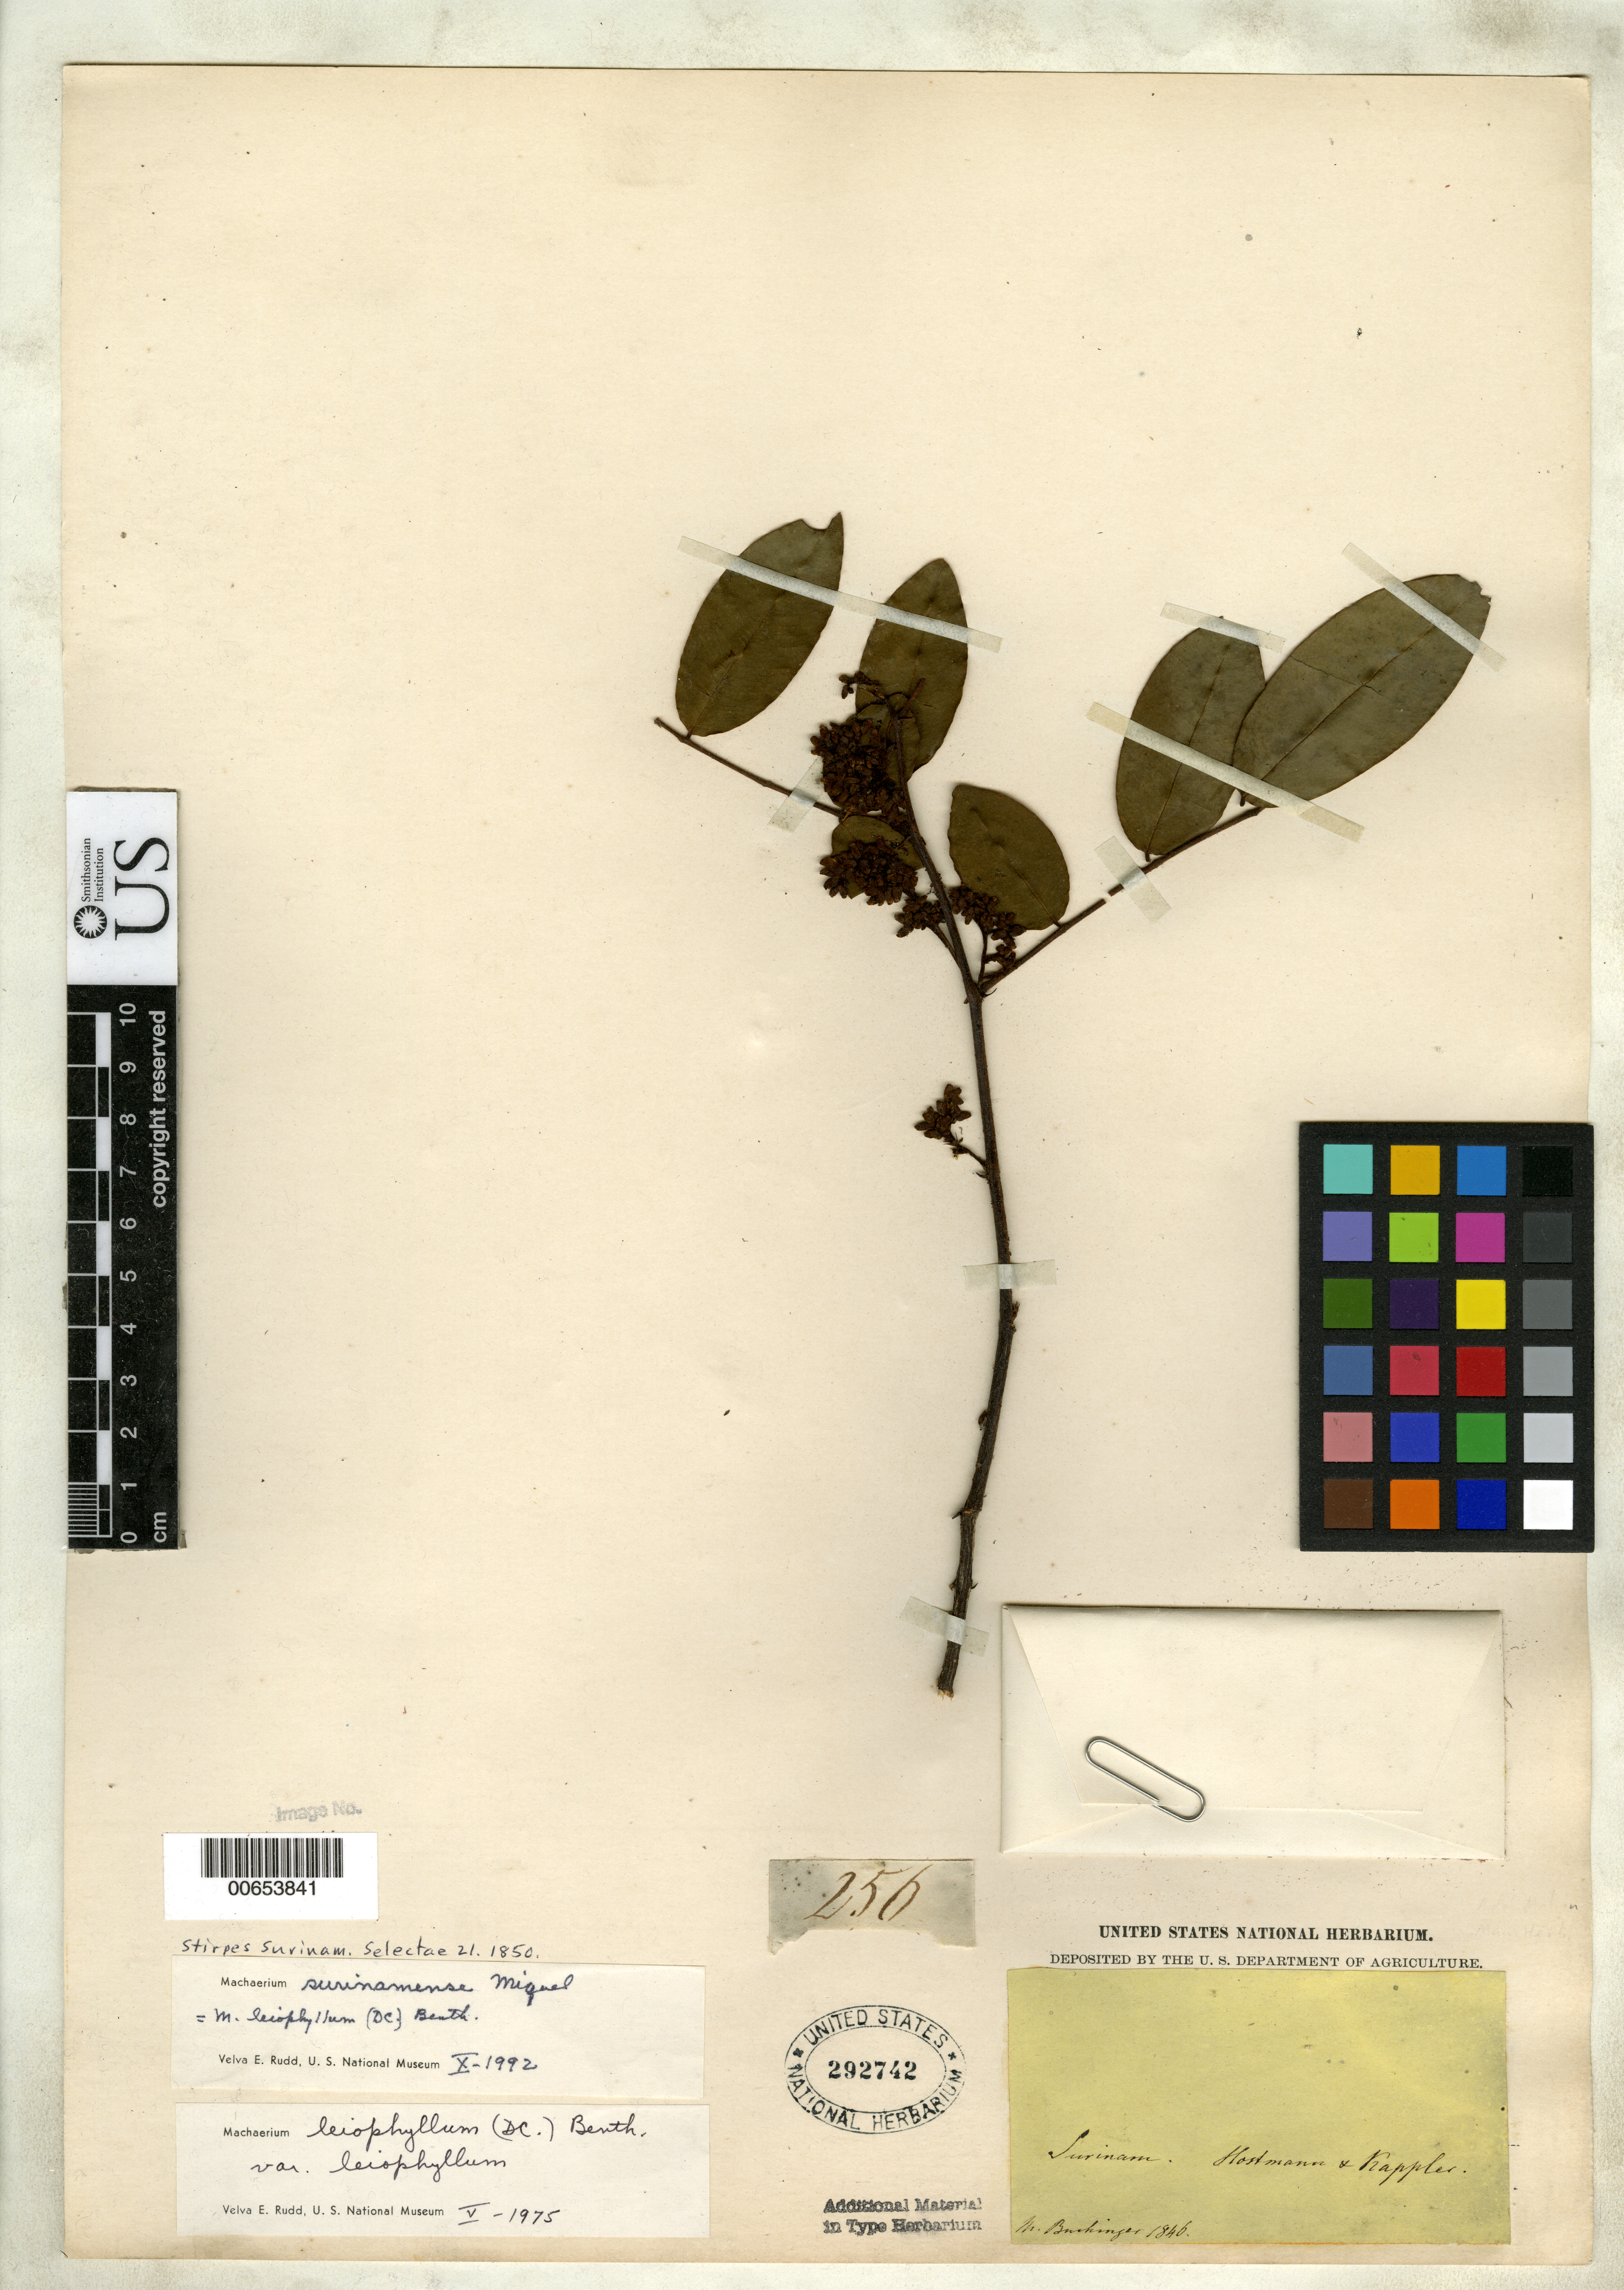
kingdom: Plantae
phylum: Tracheophyta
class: Magnoliopsida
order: Fabales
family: Fabaceae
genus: Machaerium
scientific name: Machaerium surinamense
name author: Miq.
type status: Isotype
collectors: F. Hostmann & A. Kappler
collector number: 256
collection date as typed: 1846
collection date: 1846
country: Suriname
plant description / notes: US duplicates with various collection dates, possibly syntypes (or not type material).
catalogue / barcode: US 292742